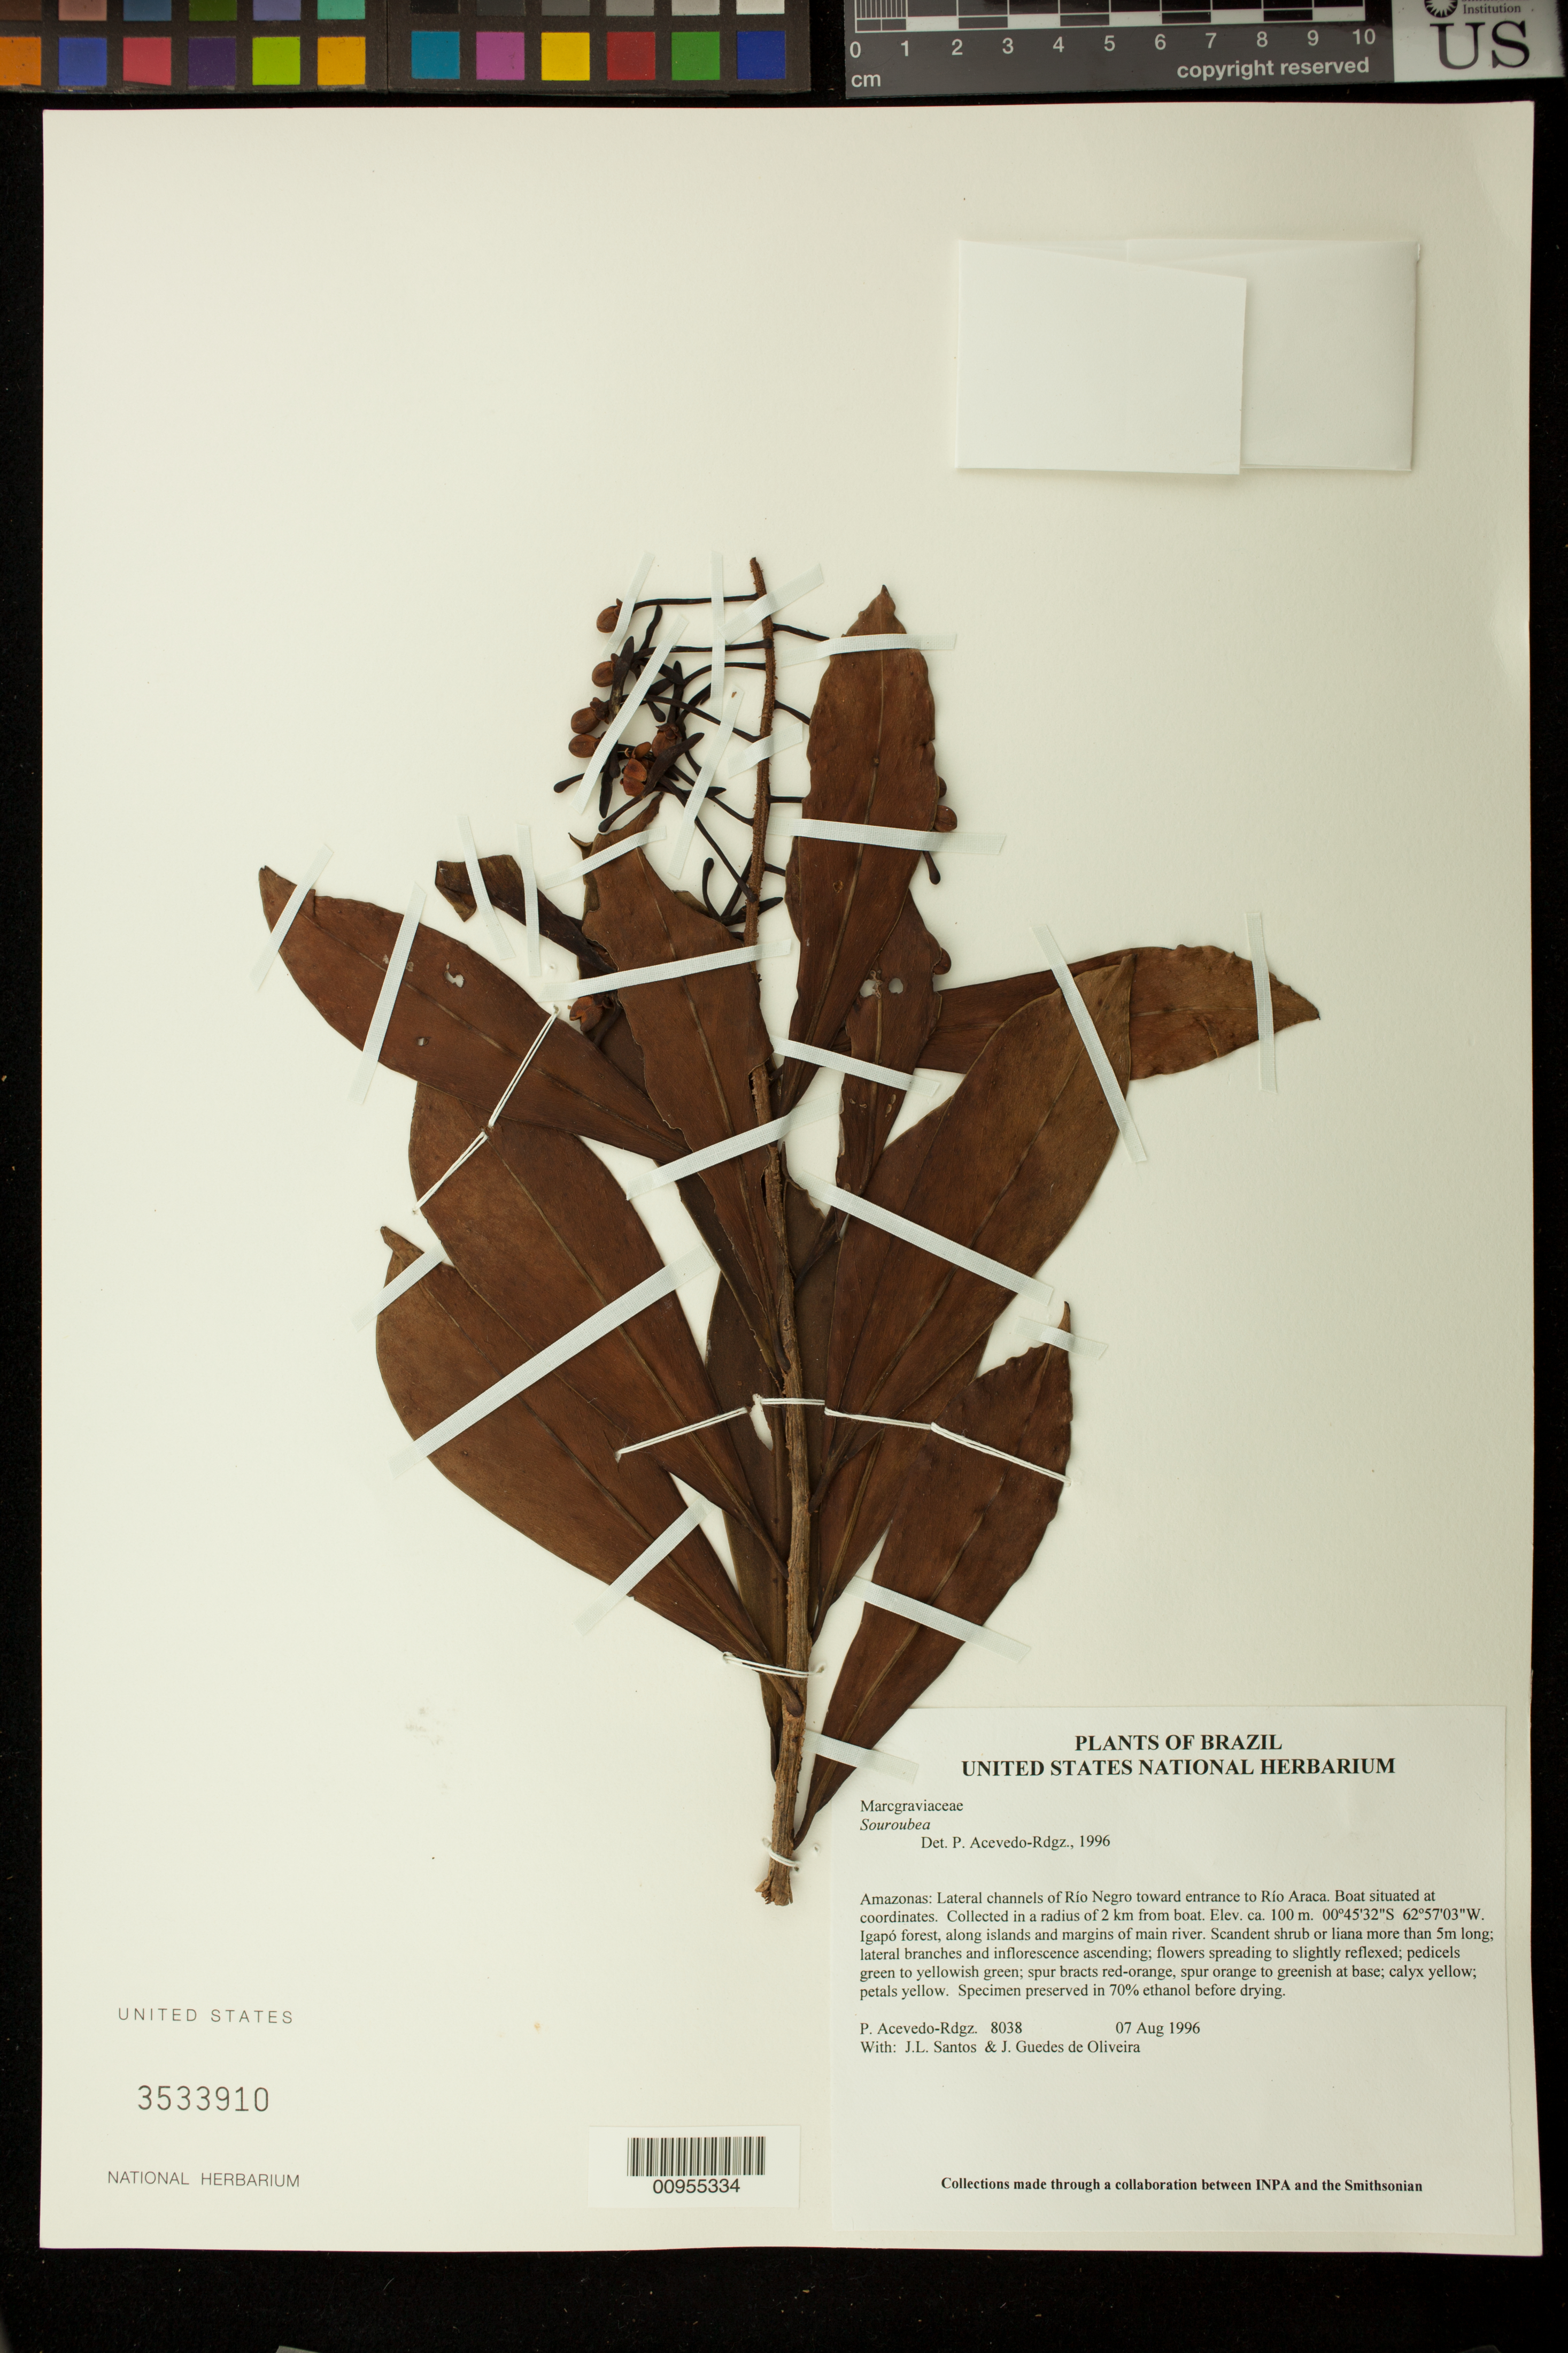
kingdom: Plantae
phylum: Tracheophyta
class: Magnoliopsida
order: Ericales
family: Marcgraviaceae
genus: Souroubea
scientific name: Souroubea guianensis subsp. amazonica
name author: (Mart.) de Roon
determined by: Strong, M. T., (US), Smithsonian Institution - National Museum of Natural History (UNITED STATES)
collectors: P. Acevedo-Rodr., J. L. Santos & J. Guedes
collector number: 8038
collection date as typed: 07 Aug 1996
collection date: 1996-08-07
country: Brazil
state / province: Amazonas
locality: Amazonas: Lateral channels of Río Negro toward entrance to Río Araca. Boat situated at coordinates. Collected in a radius of 2 km from boat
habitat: Igapó forest, along islands and margins of main river.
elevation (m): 100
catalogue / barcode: US 3533910